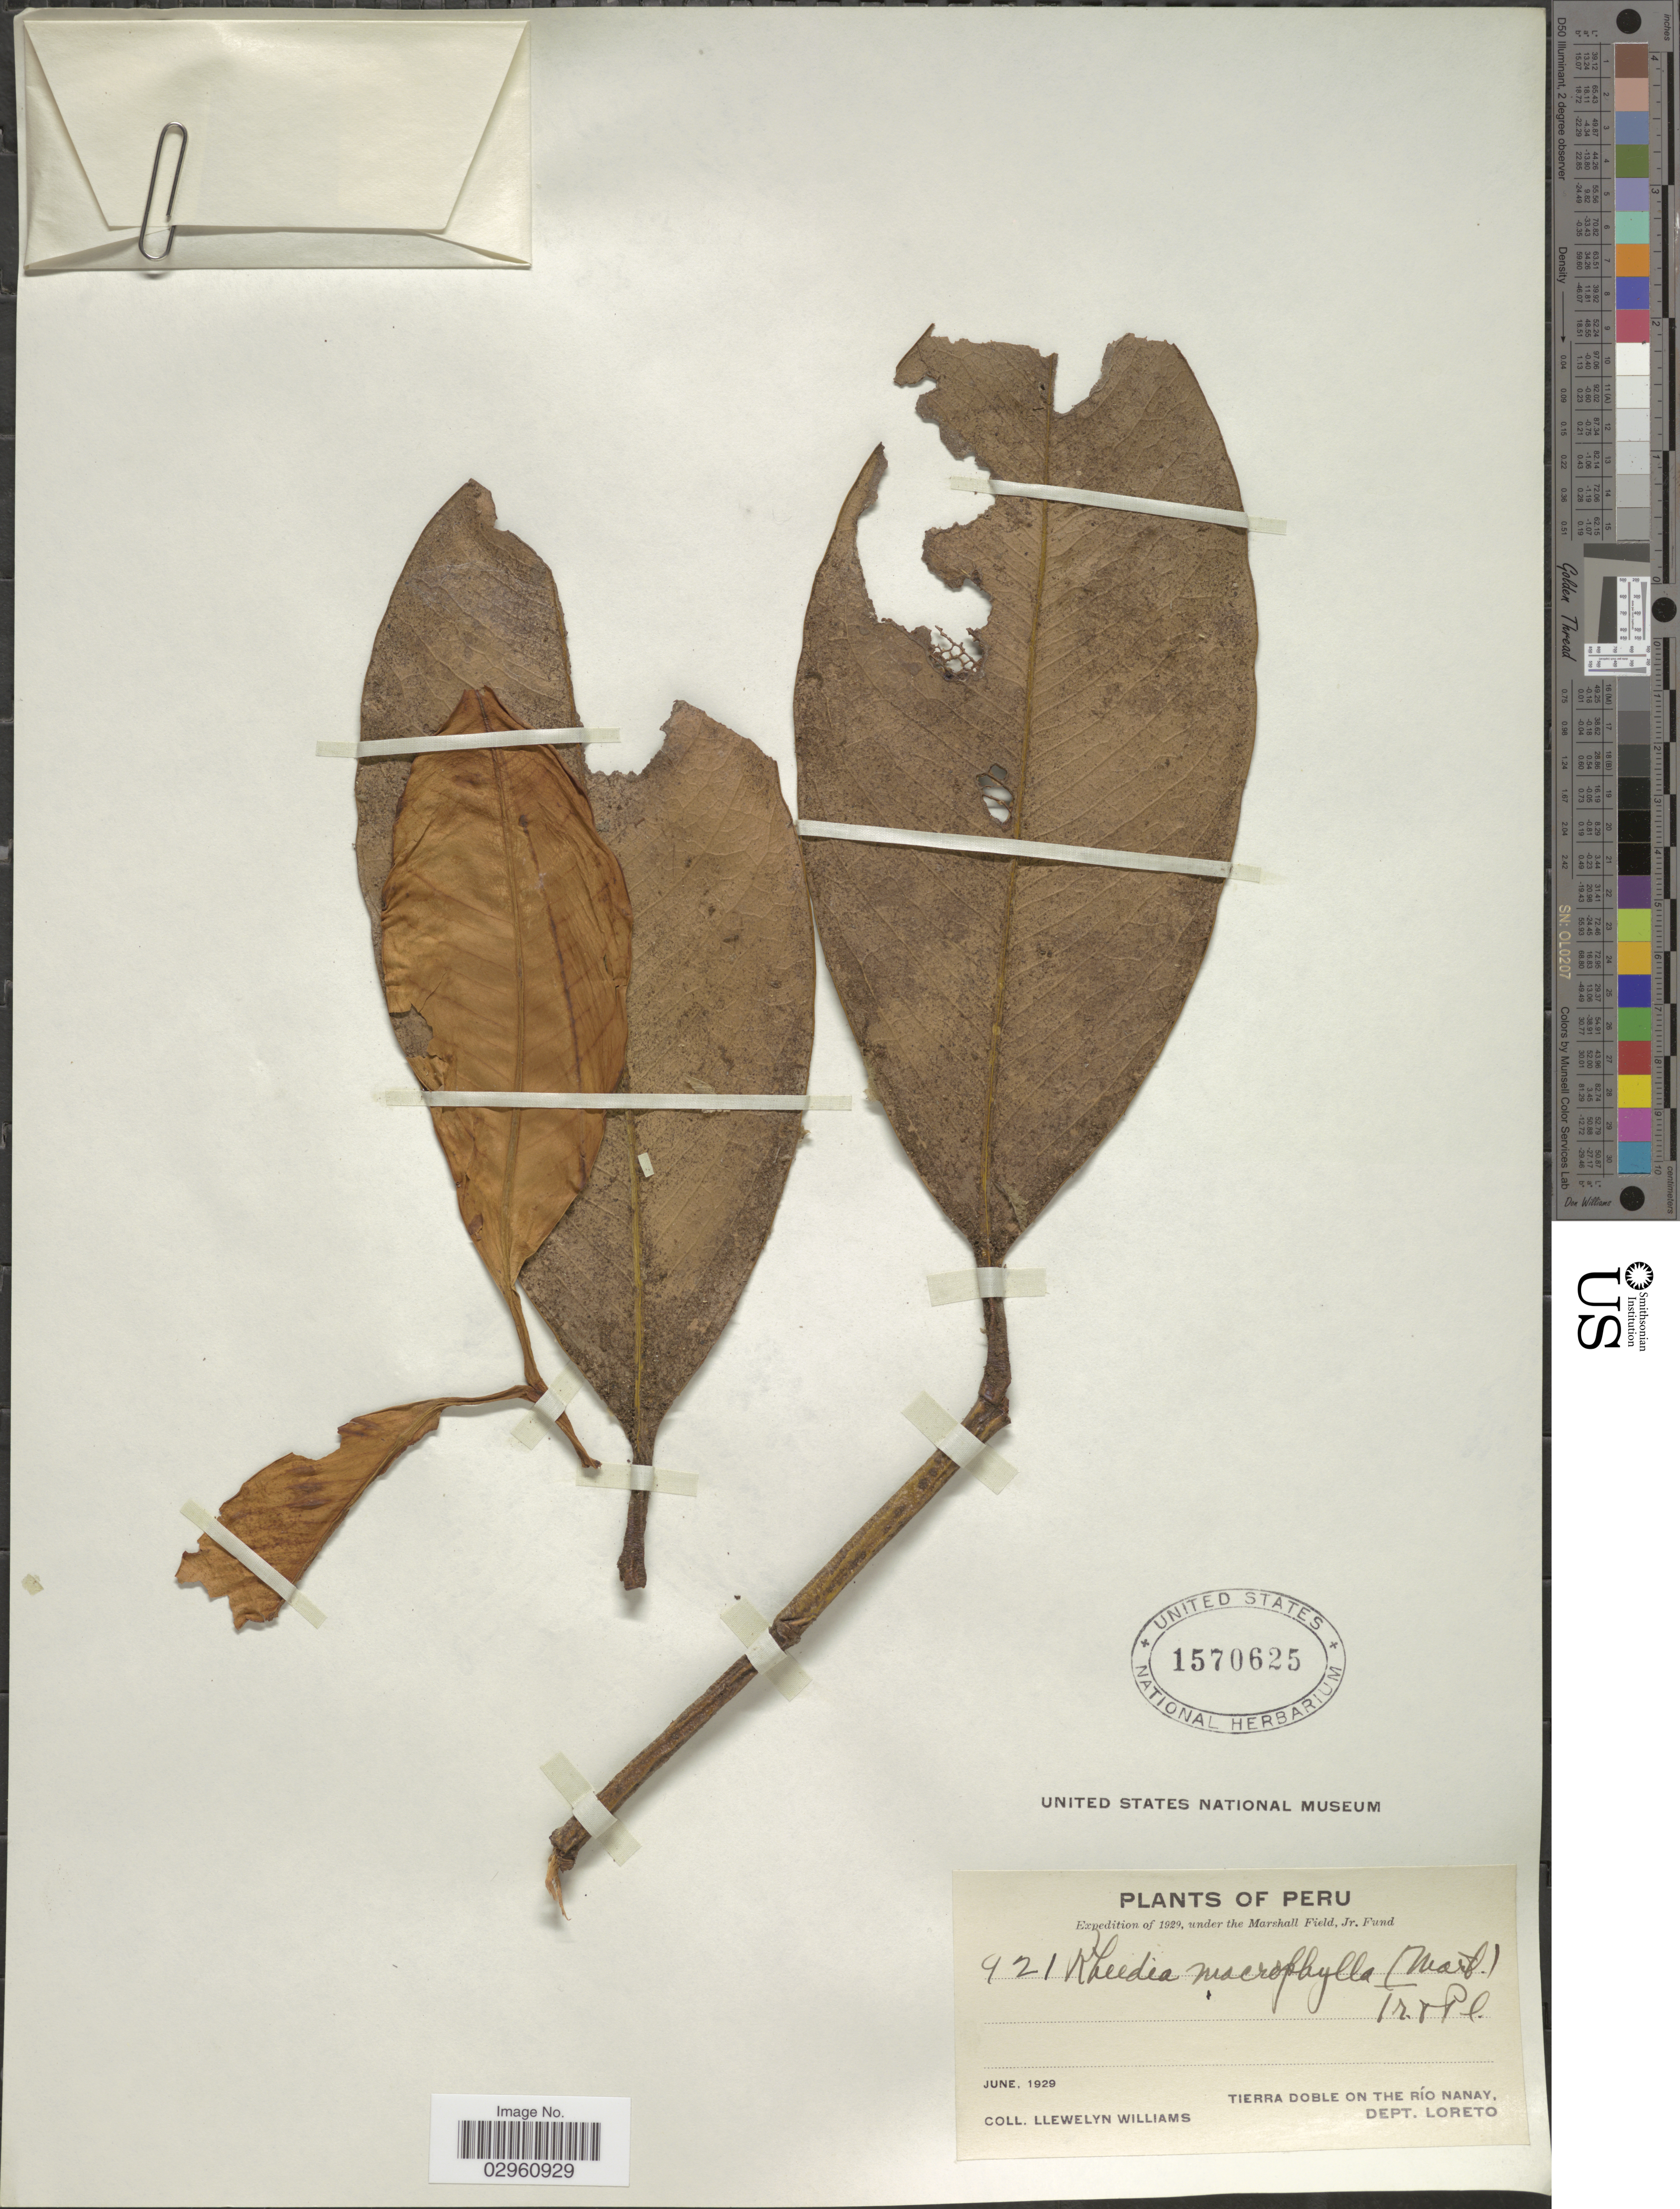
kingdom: Plantae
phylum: Tracheophyta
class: Magnoliopsida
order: Malpighiales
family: Clusiaceae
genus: Garcinia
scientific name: Garcinia macrophylla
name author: Mart.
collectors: Ll. Williams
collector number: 921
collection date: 1929-06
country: Peru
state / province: Loreto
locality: Tierra Doble on the Río Nanay. Dept. Loreto.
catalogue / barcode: US 1570625